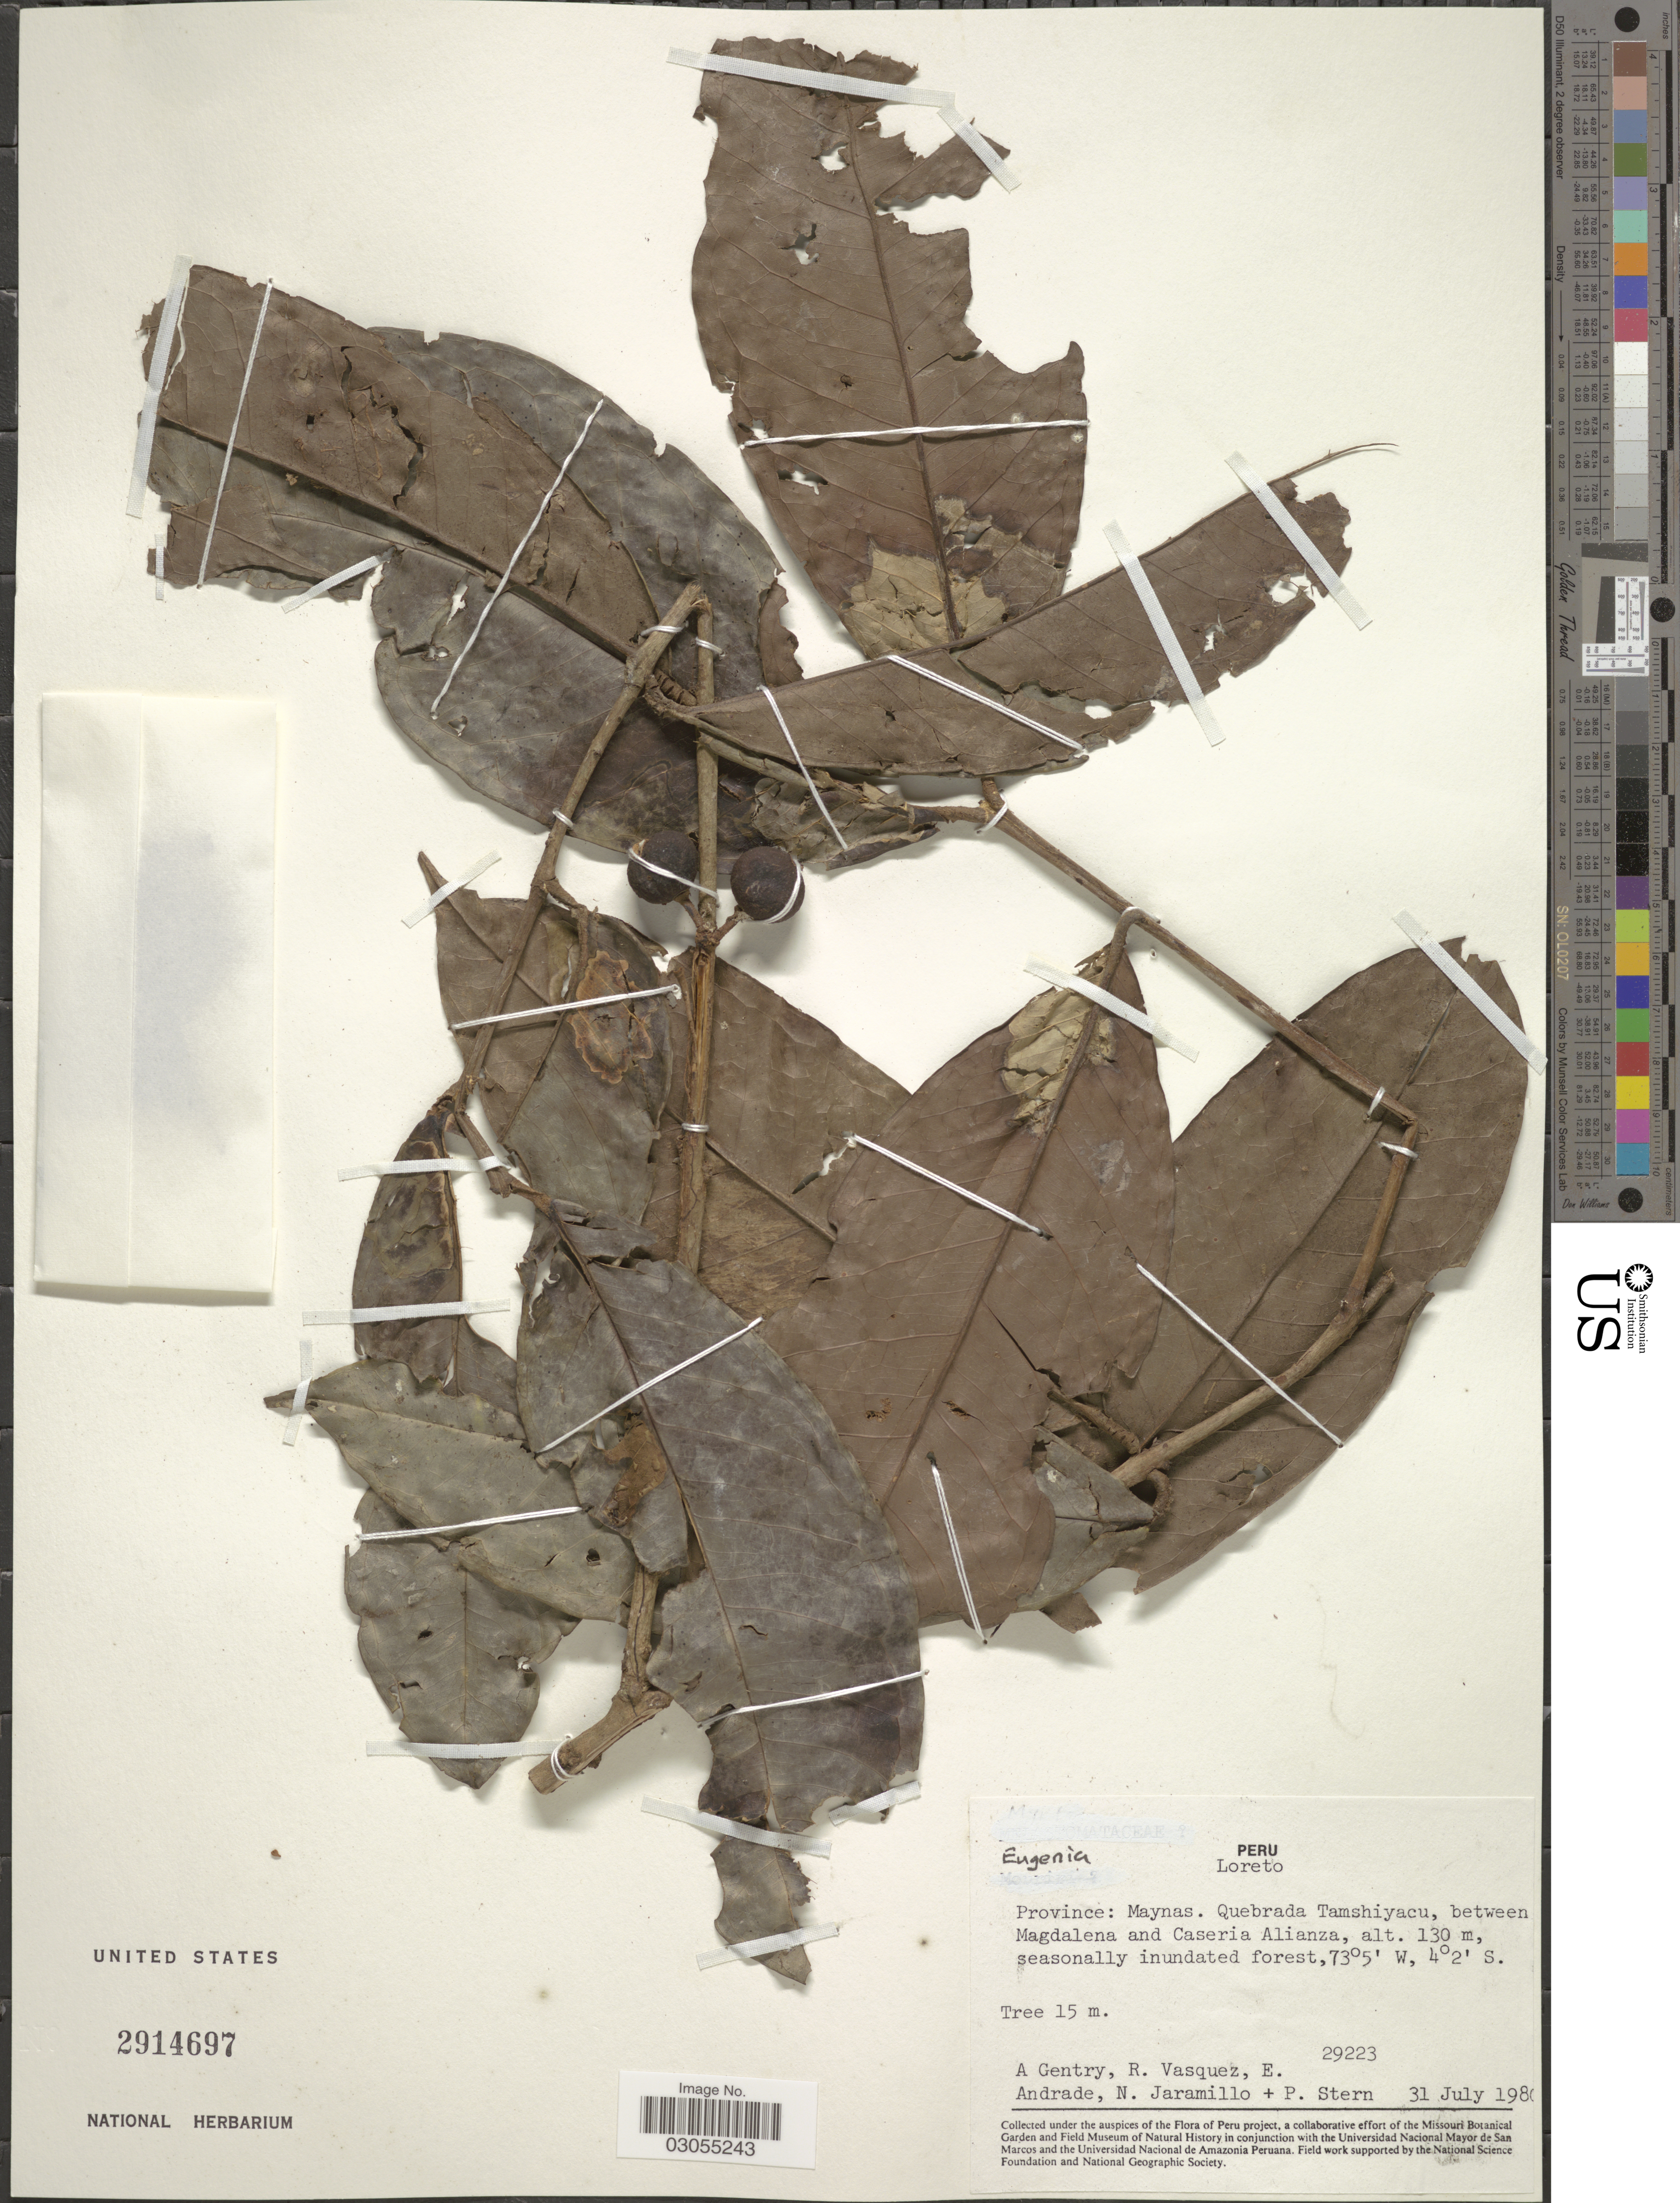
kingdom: Plantae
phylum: Tracheophyta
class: Magnoliopsida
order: Myrtales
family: Myrtaceae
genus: Eugenia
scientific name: Eugenia sp.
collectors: A. H. Gentry, R. Vasquez, E. Andrade, N. Jaramillo & P. Stern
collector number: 29223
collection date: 1980-07-31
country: Peru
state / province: Loreto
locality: Province: Maynas. Quebrada Tamshiyacu, between Magdalena and Casera Alianza.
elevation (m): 130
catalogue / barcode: US 2914697